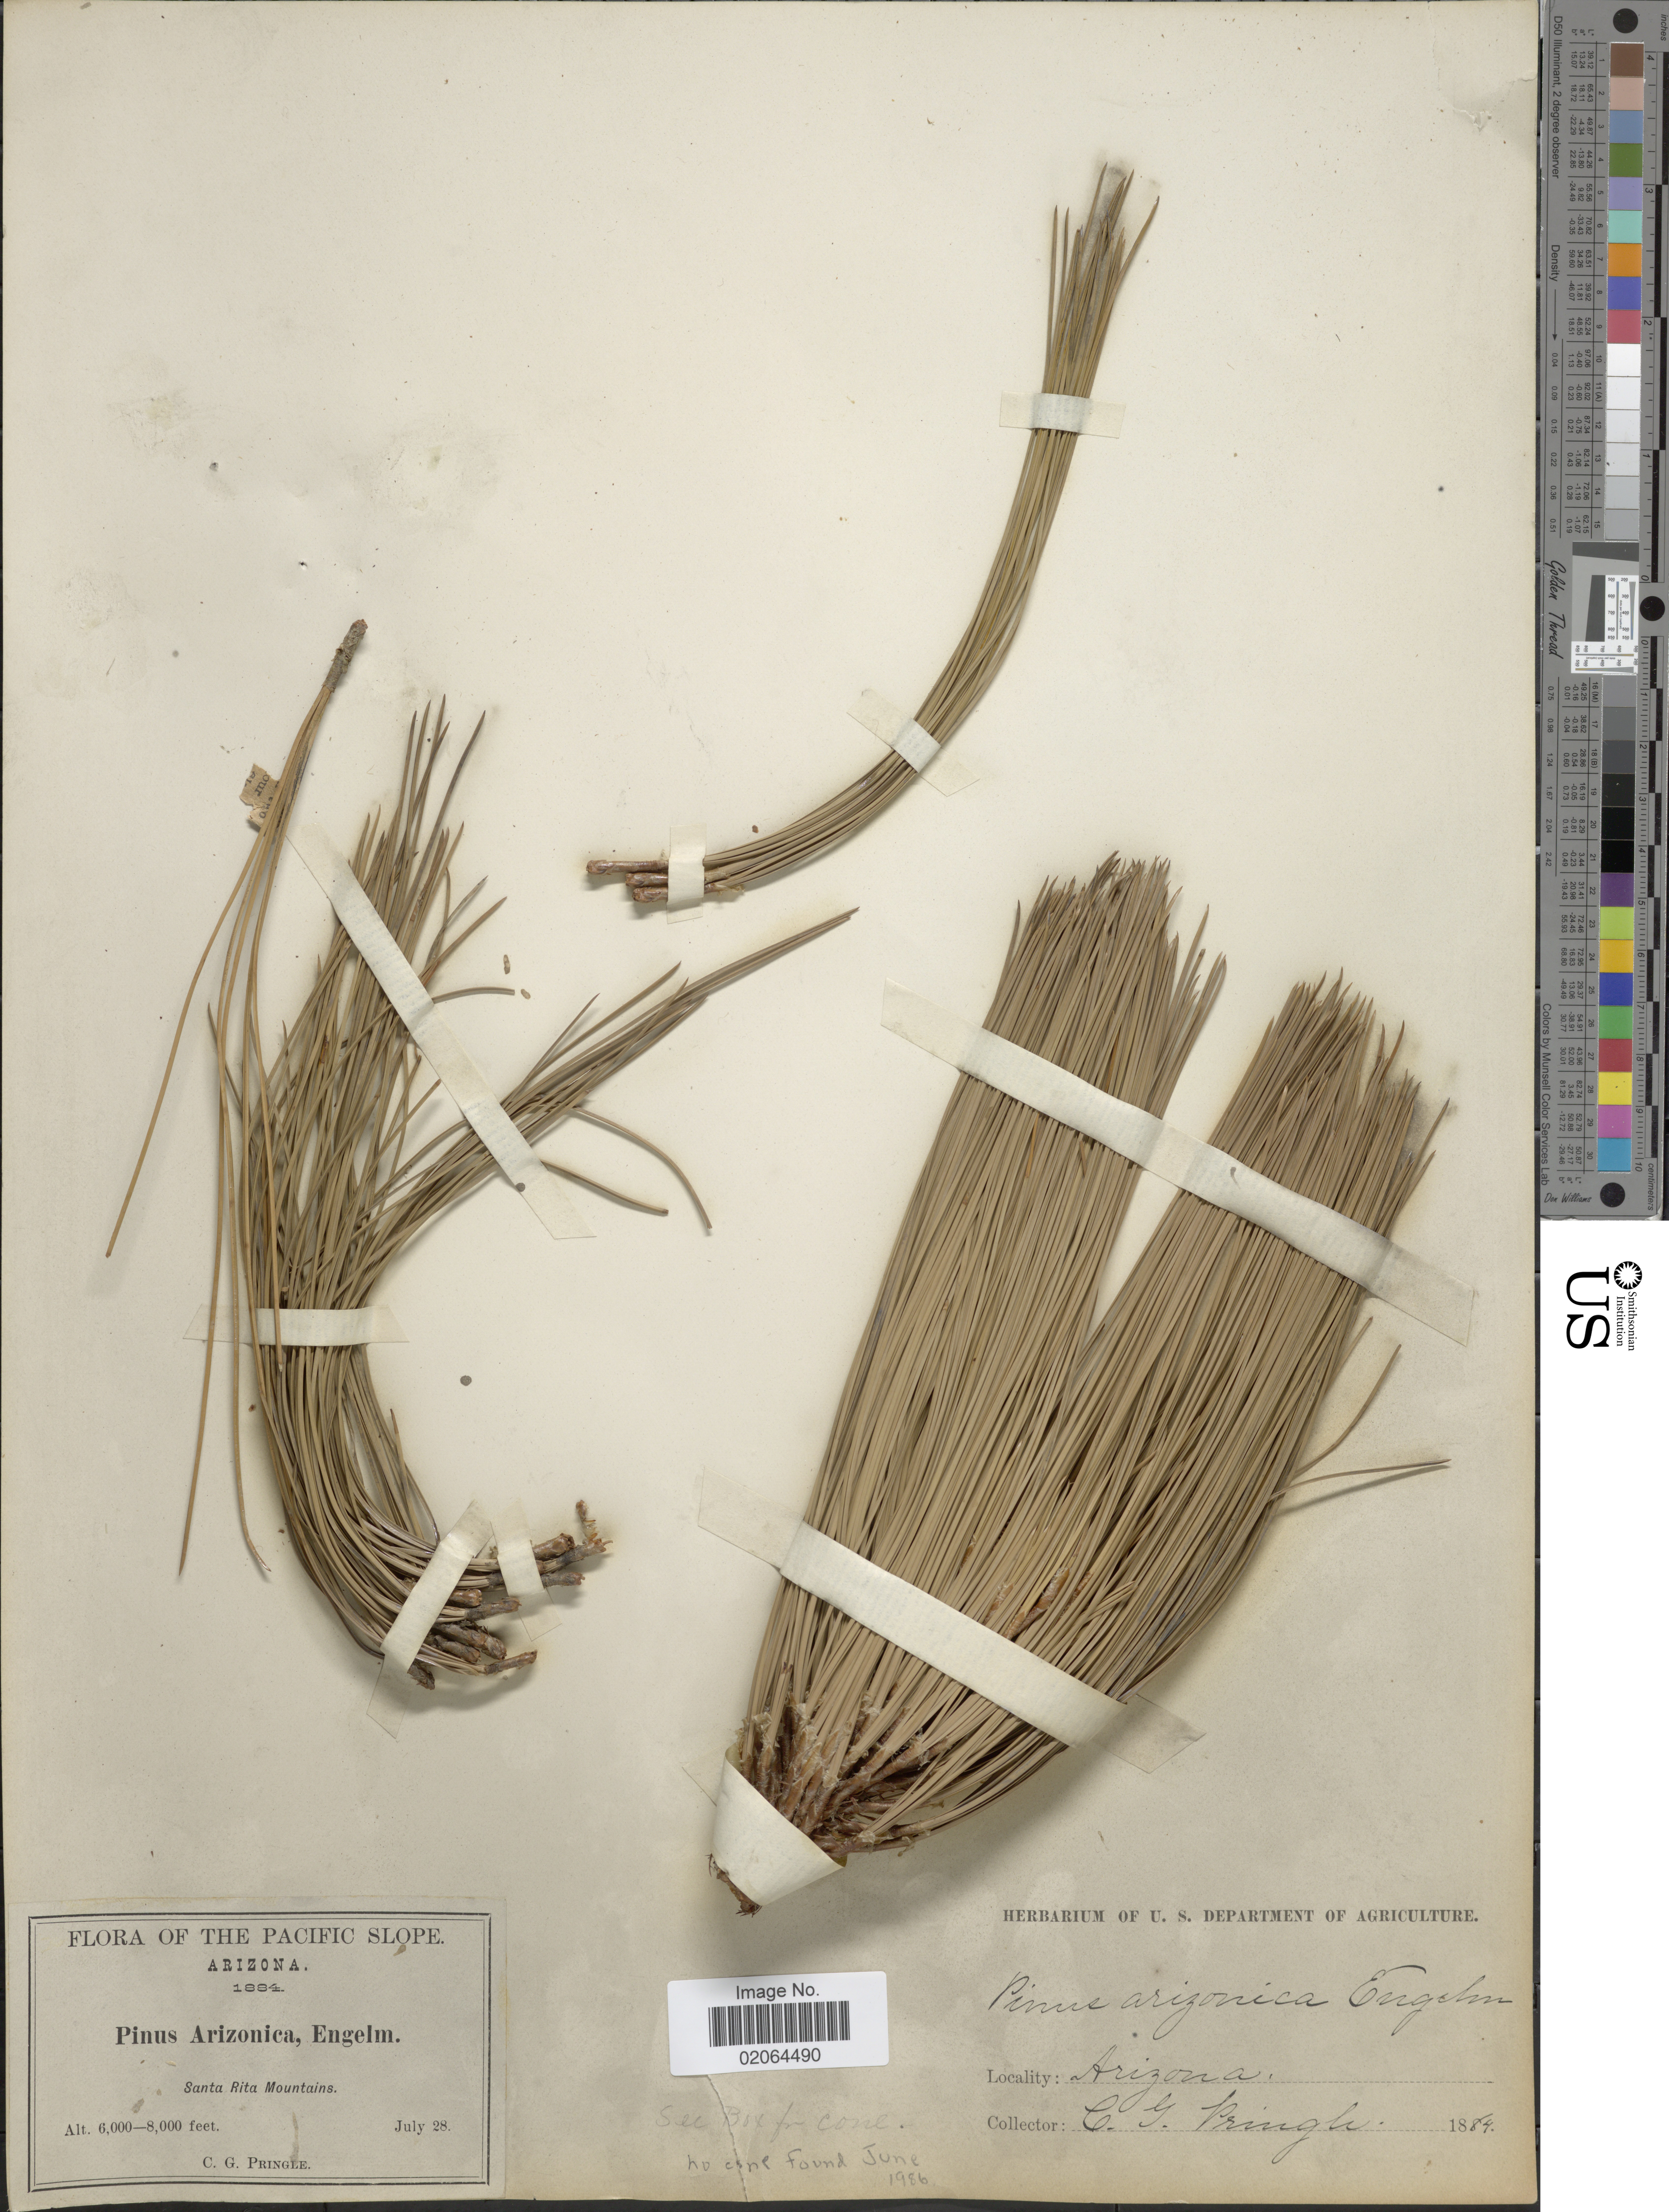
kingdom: Plantae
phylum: Tracheophyta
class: Pinopsida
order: Pinales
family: Pinaceae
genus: Pinus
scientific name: Pinus ponderosa var. arizonica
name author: (Engelm.) Shaw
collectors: C. G. Pringle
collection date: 1864-07-28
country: United States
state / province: Arizona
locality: Pacific Slope. Santa Rita Mountains.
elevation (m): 1829